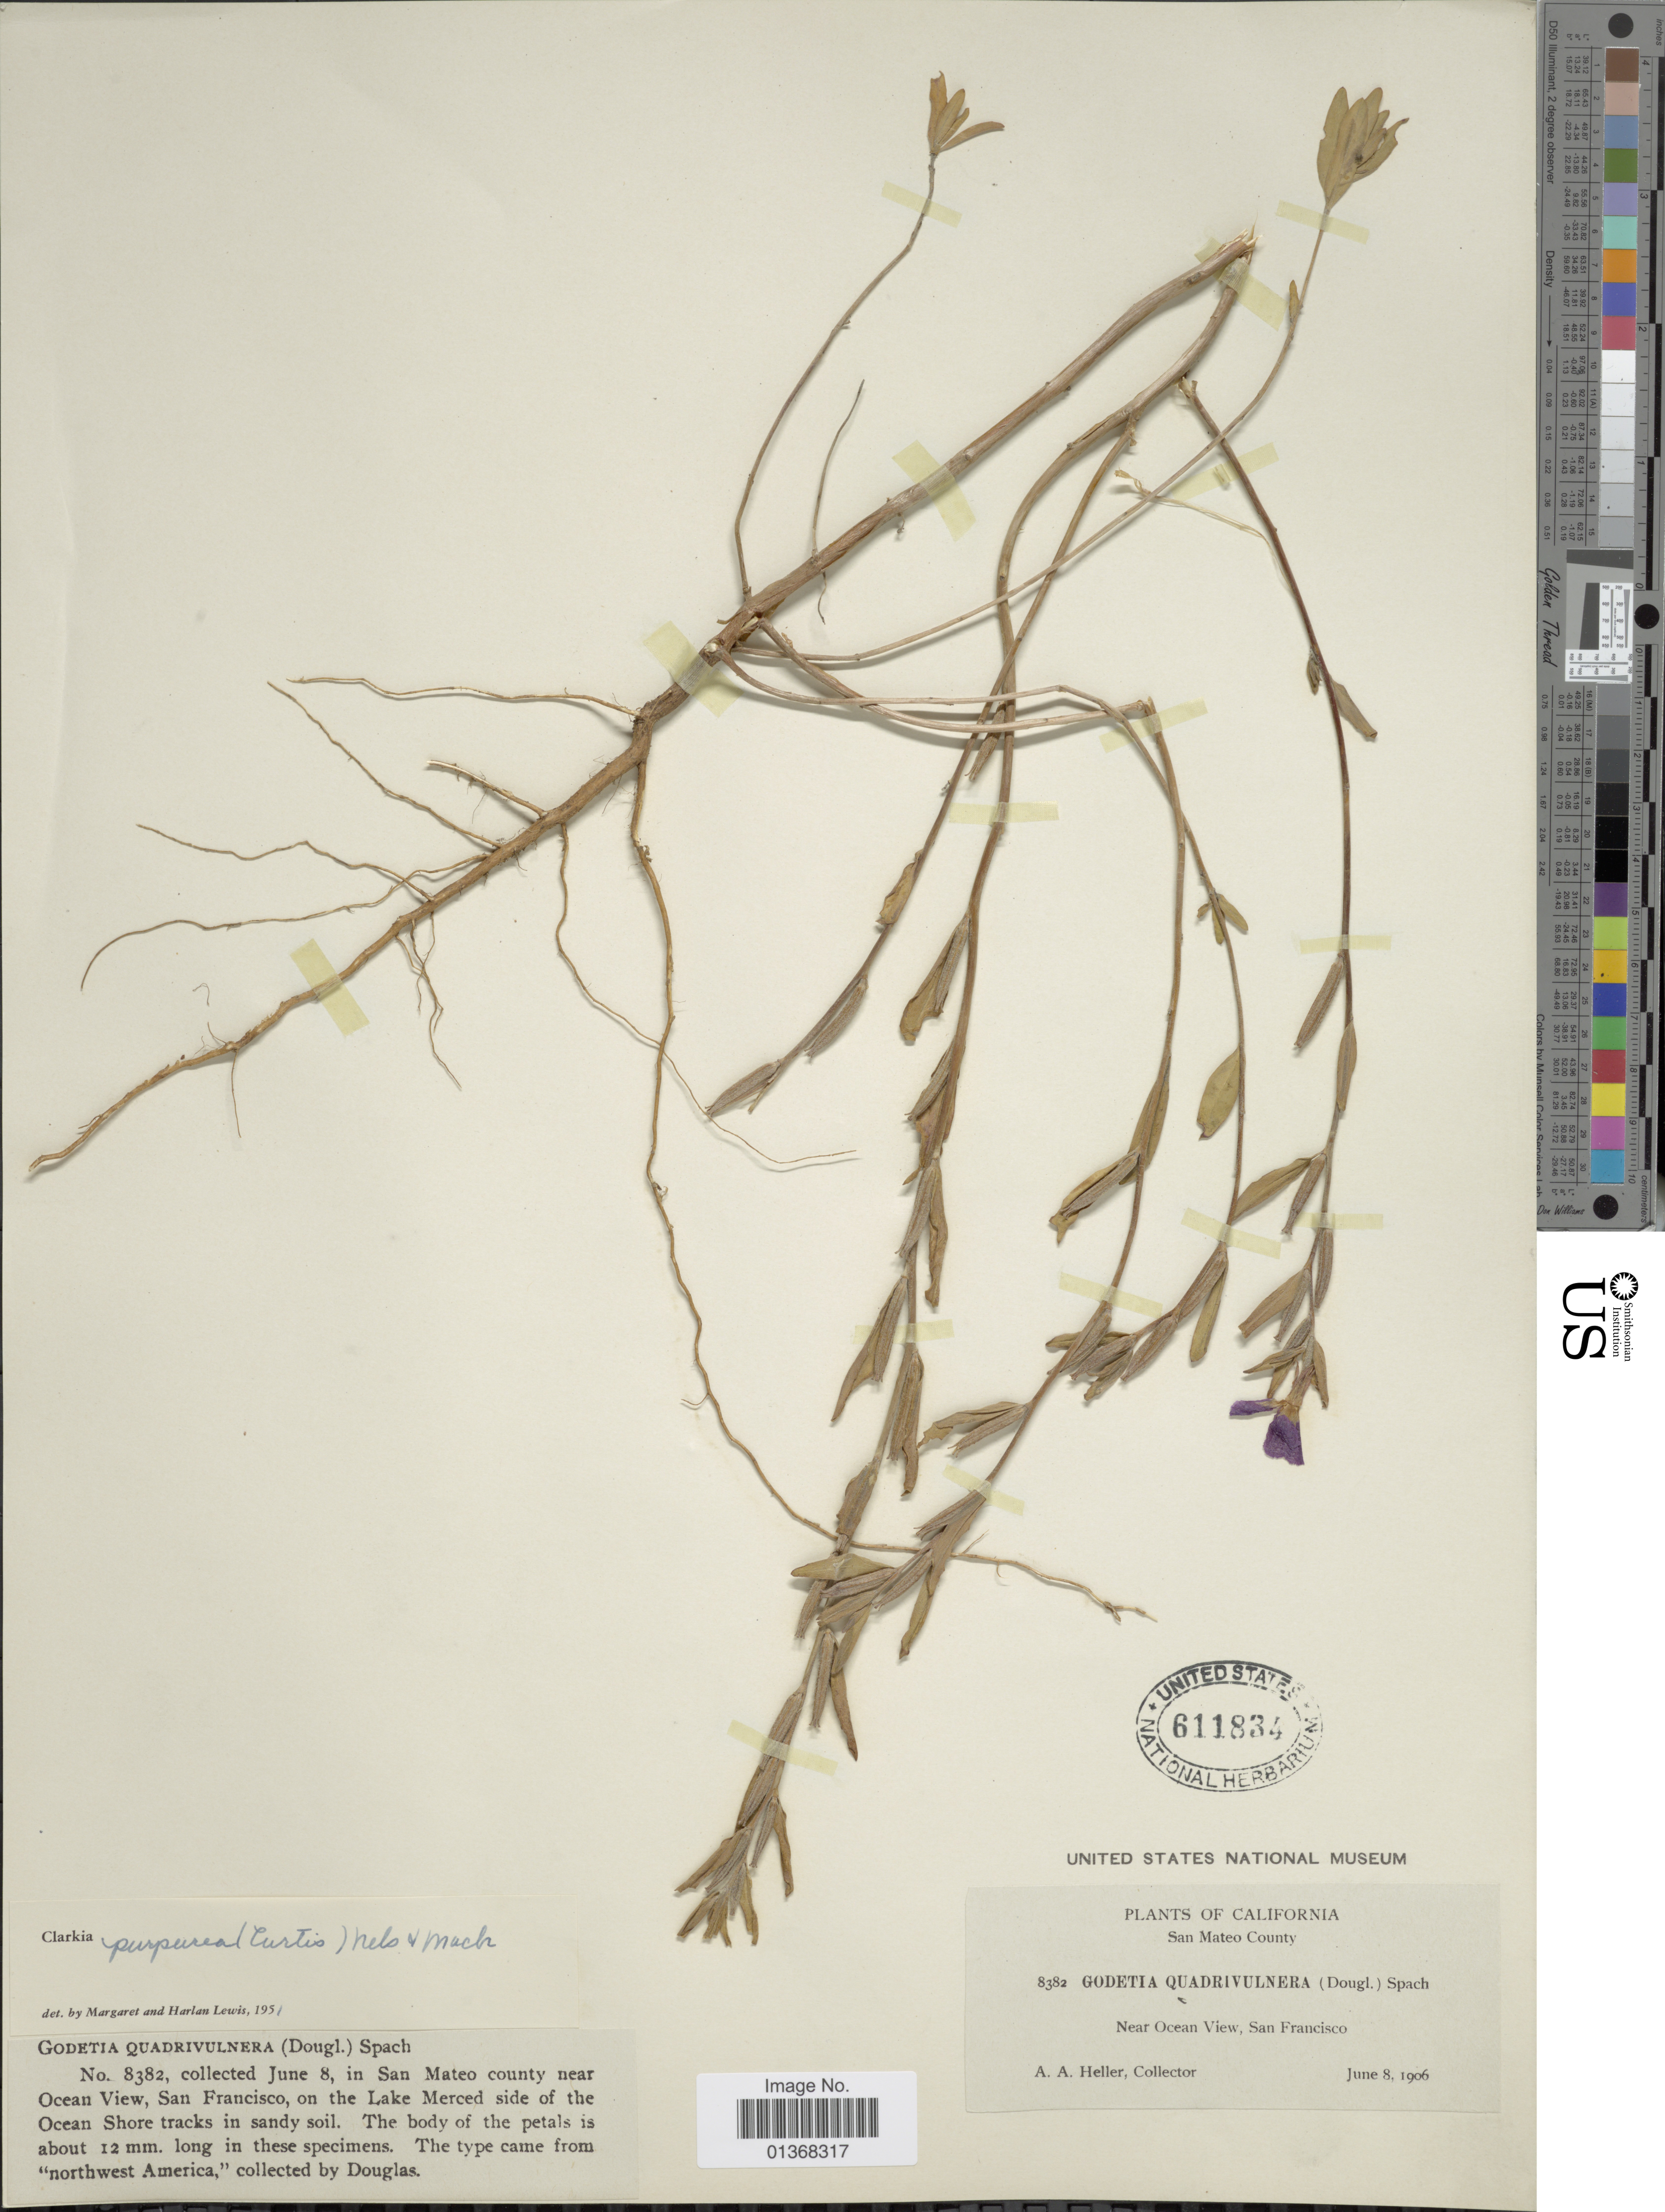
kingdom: Plantae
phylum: Tracheophyta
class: Magnoliopsida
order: Myrtales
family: Onagraceae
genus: Clarkia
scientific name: Clarkia purpurea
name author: (Curtis) A. Nelson & J.F. Macbr.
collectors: A. A. Heller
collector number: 8382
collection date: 1906-06-08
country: United States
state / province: California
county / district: San Mateo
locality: San Mateo County, Near Ocean View, San Francisco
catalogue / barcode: US 611834